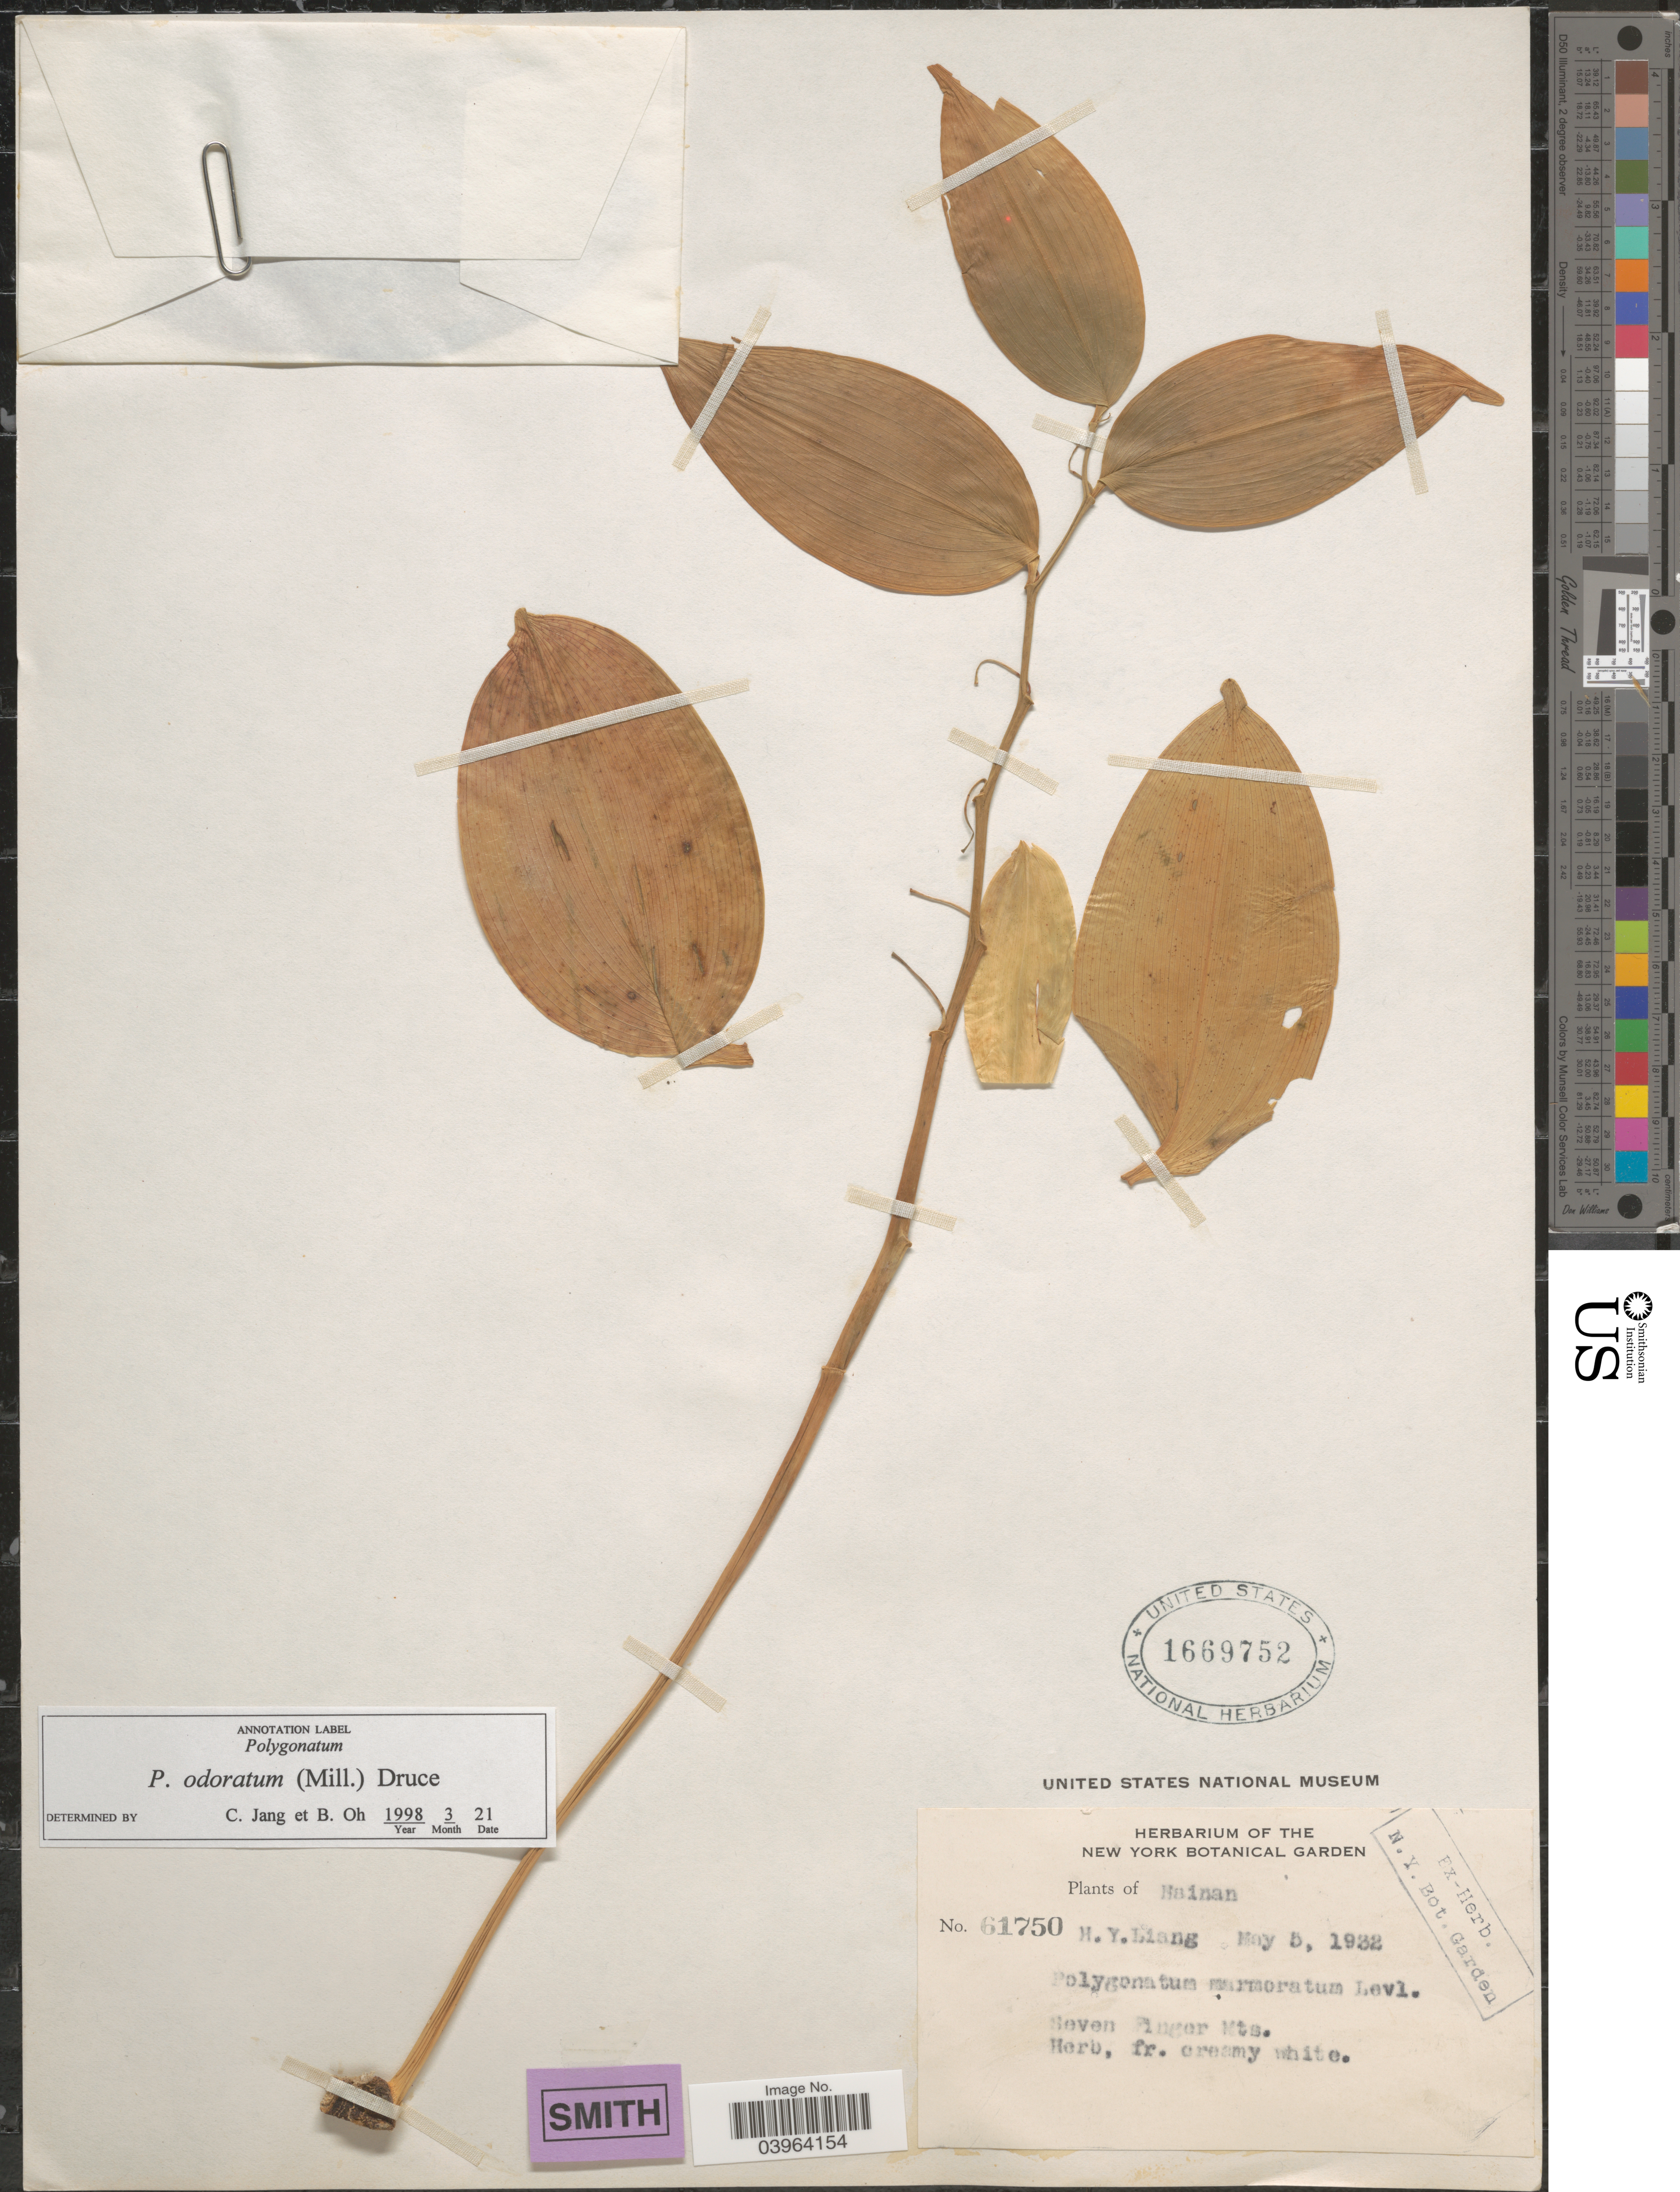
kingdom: Plantae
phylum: Tracheophyta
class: Liliopsida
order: Asparagales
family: Asparagaceae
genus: Polygonatum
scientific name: Polygonatum odoratum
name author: (Mill.) Druce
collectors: H. Y. Liang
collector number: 61750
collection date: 1932-05-05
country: China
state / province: Hainan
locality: Seven Finger Mts.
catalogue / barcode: US 1669752